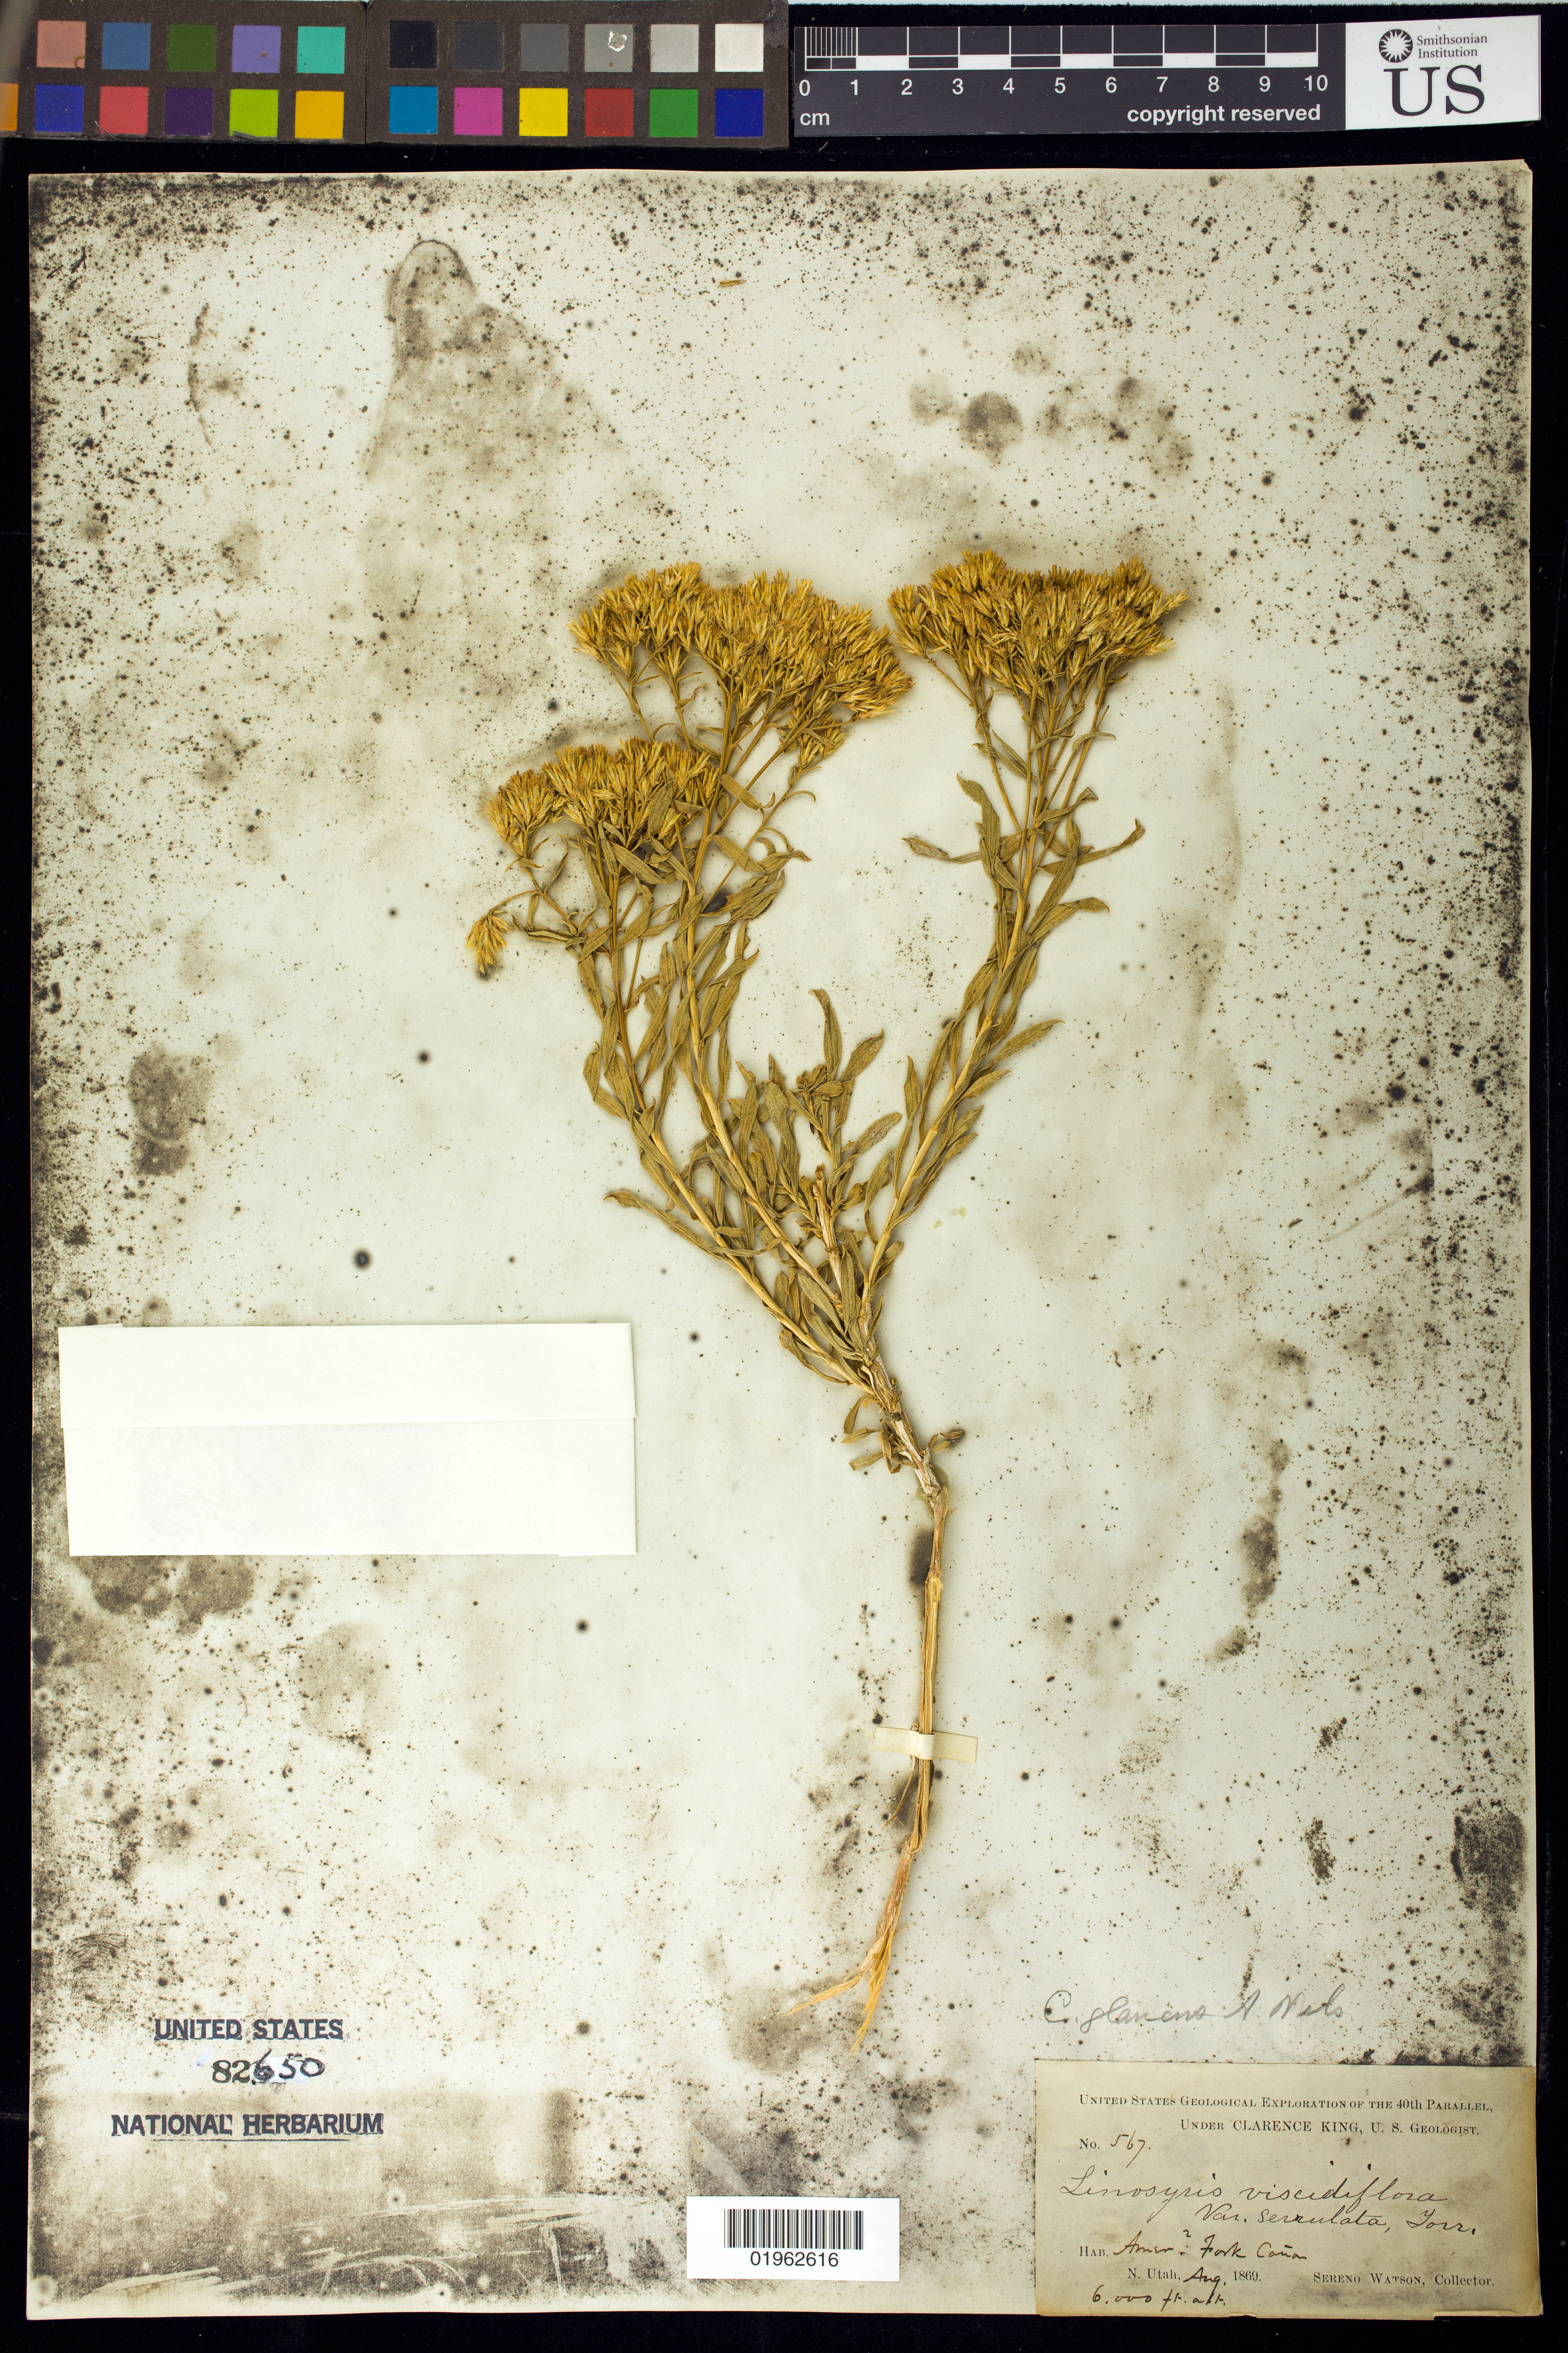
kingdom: Plantae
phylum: Tracheophyta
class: Magnoliopsida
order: Asterales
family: Asteraceae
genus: Linosyris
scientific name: Linosyris viscidiflora var. serrulata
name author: (Torr.) Torr.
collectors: S. Watson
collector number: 567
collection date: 1869-08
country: United States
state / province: Utah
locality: Amer. Fork Cañon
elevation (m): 1829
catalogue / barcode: US 82650